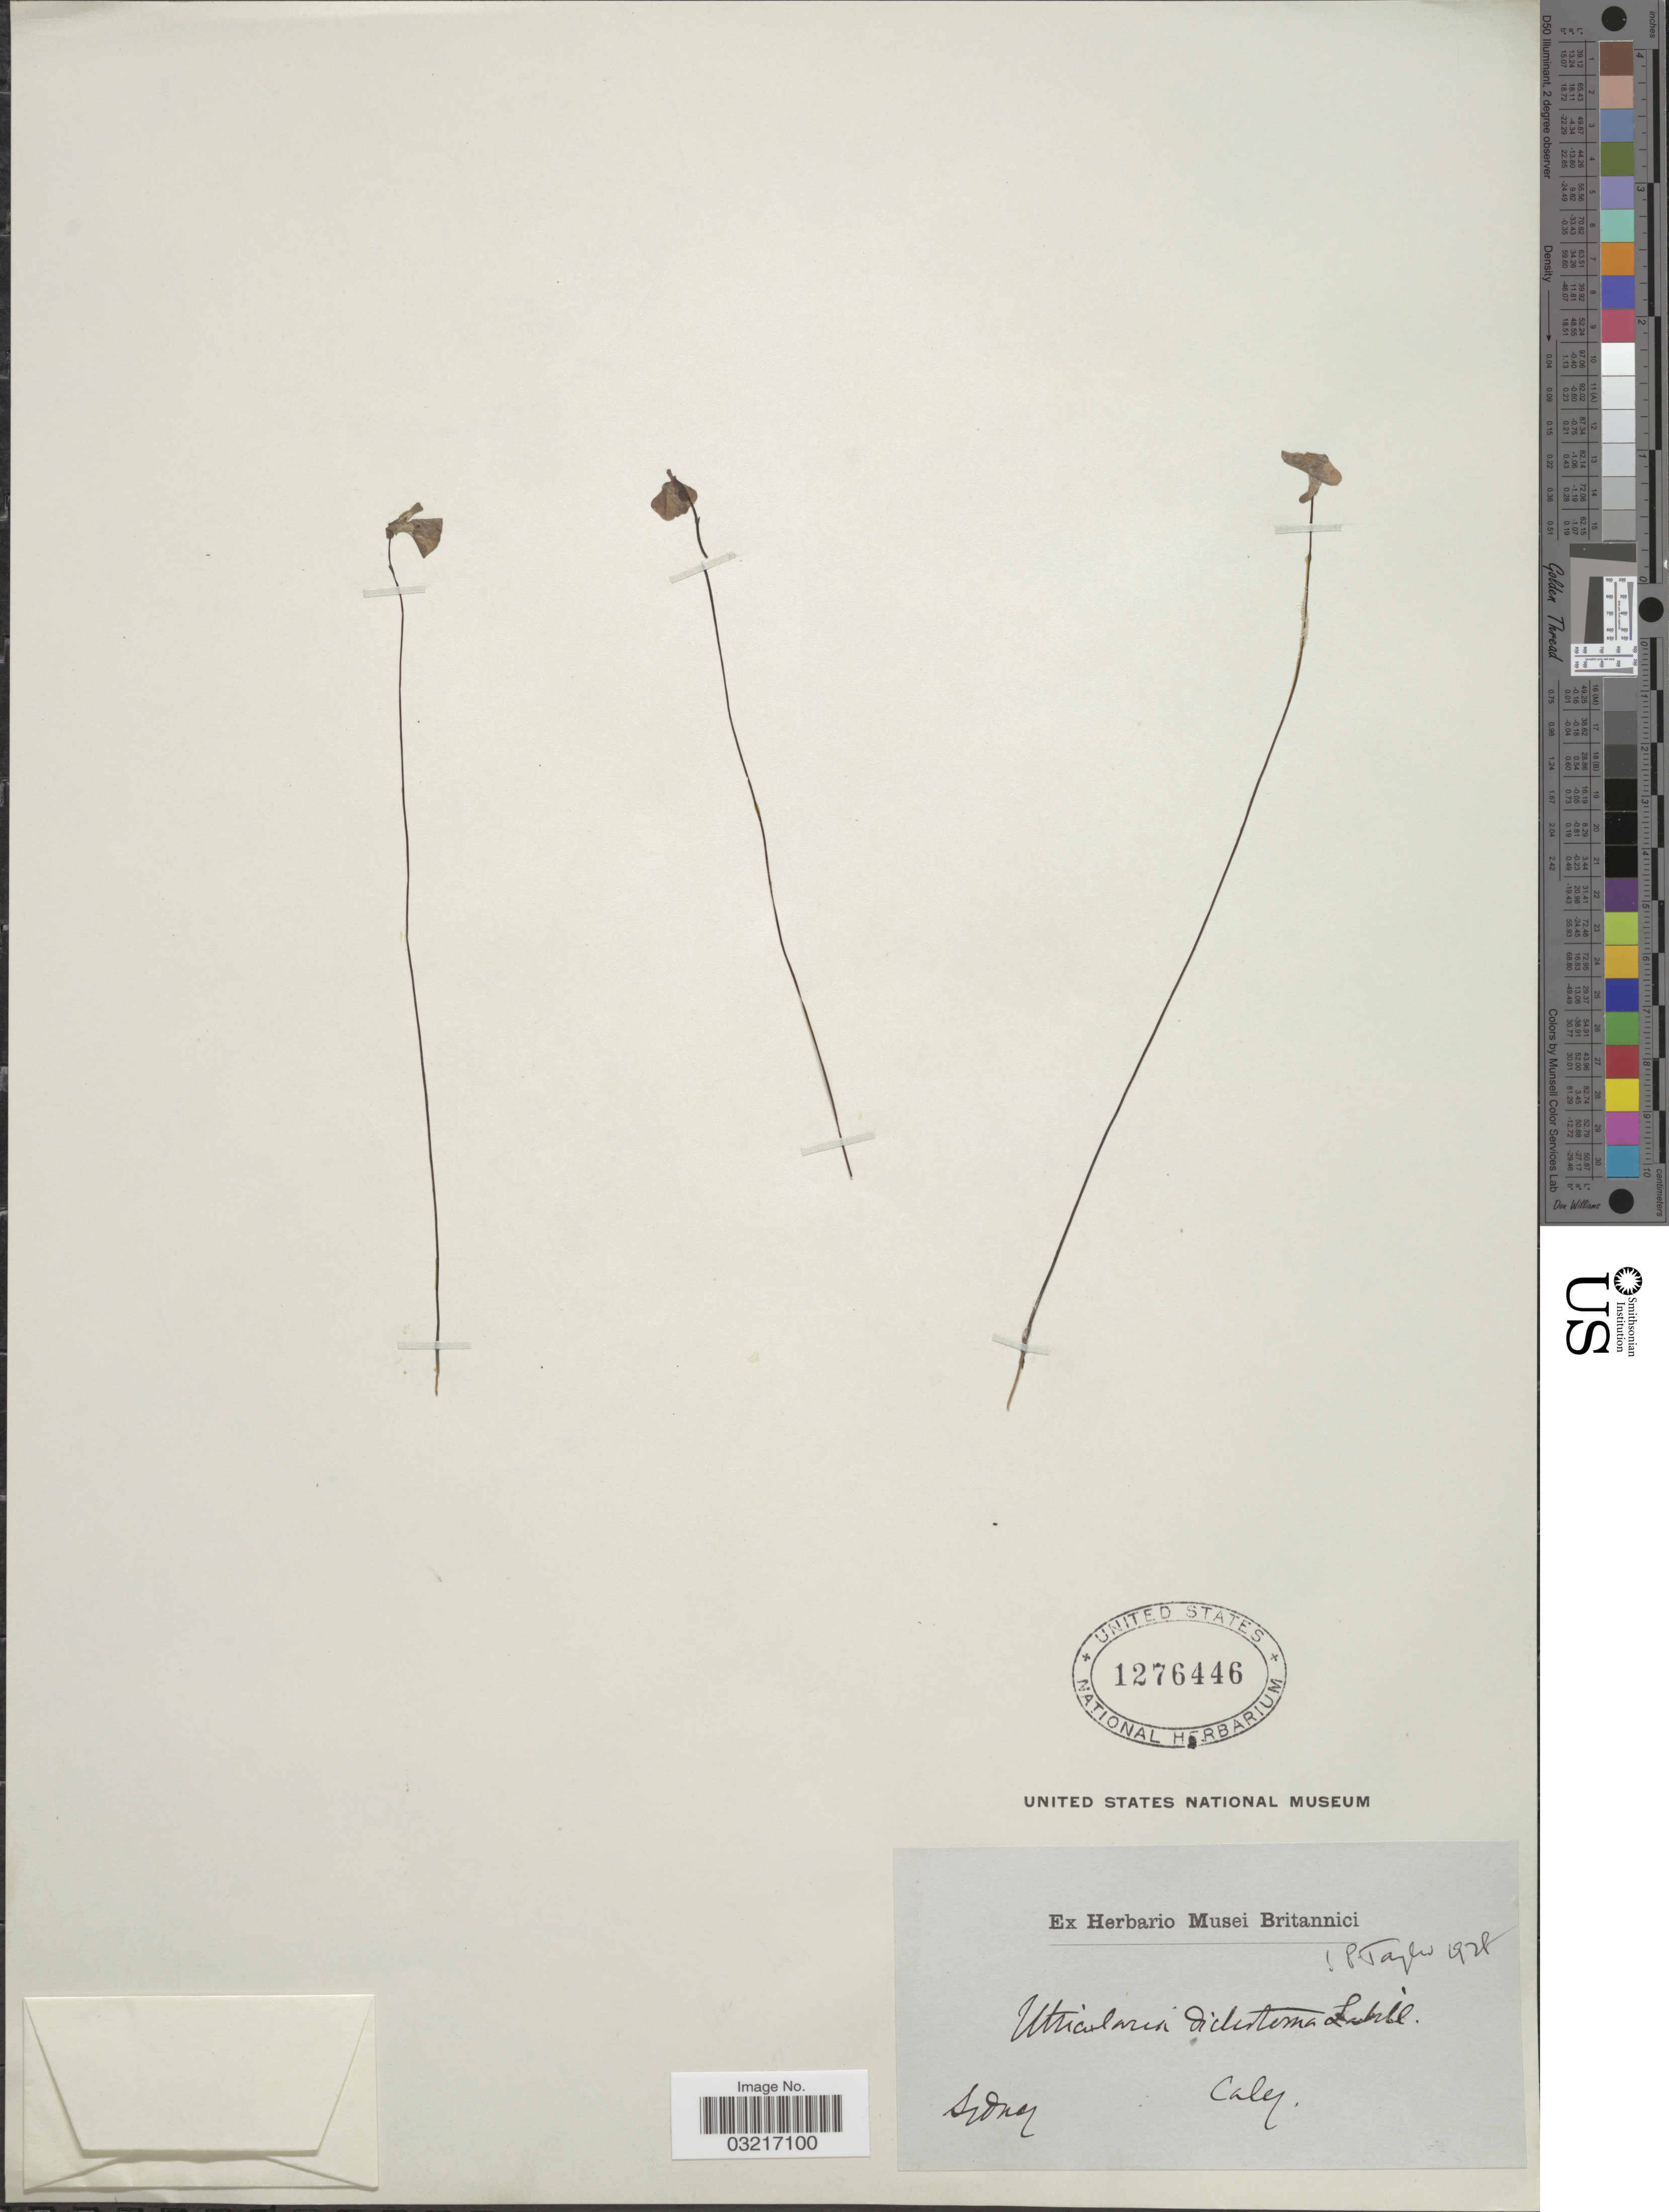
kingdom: Plantae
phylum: Tracheophyta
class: Magnoliopsida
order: Lamiales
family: Lentibulariaceae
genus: Utricularia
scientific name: Utricularia dichotoma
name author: Labill.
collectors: -. Caley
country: Australia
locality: Sidney.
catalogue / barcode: US 1276446